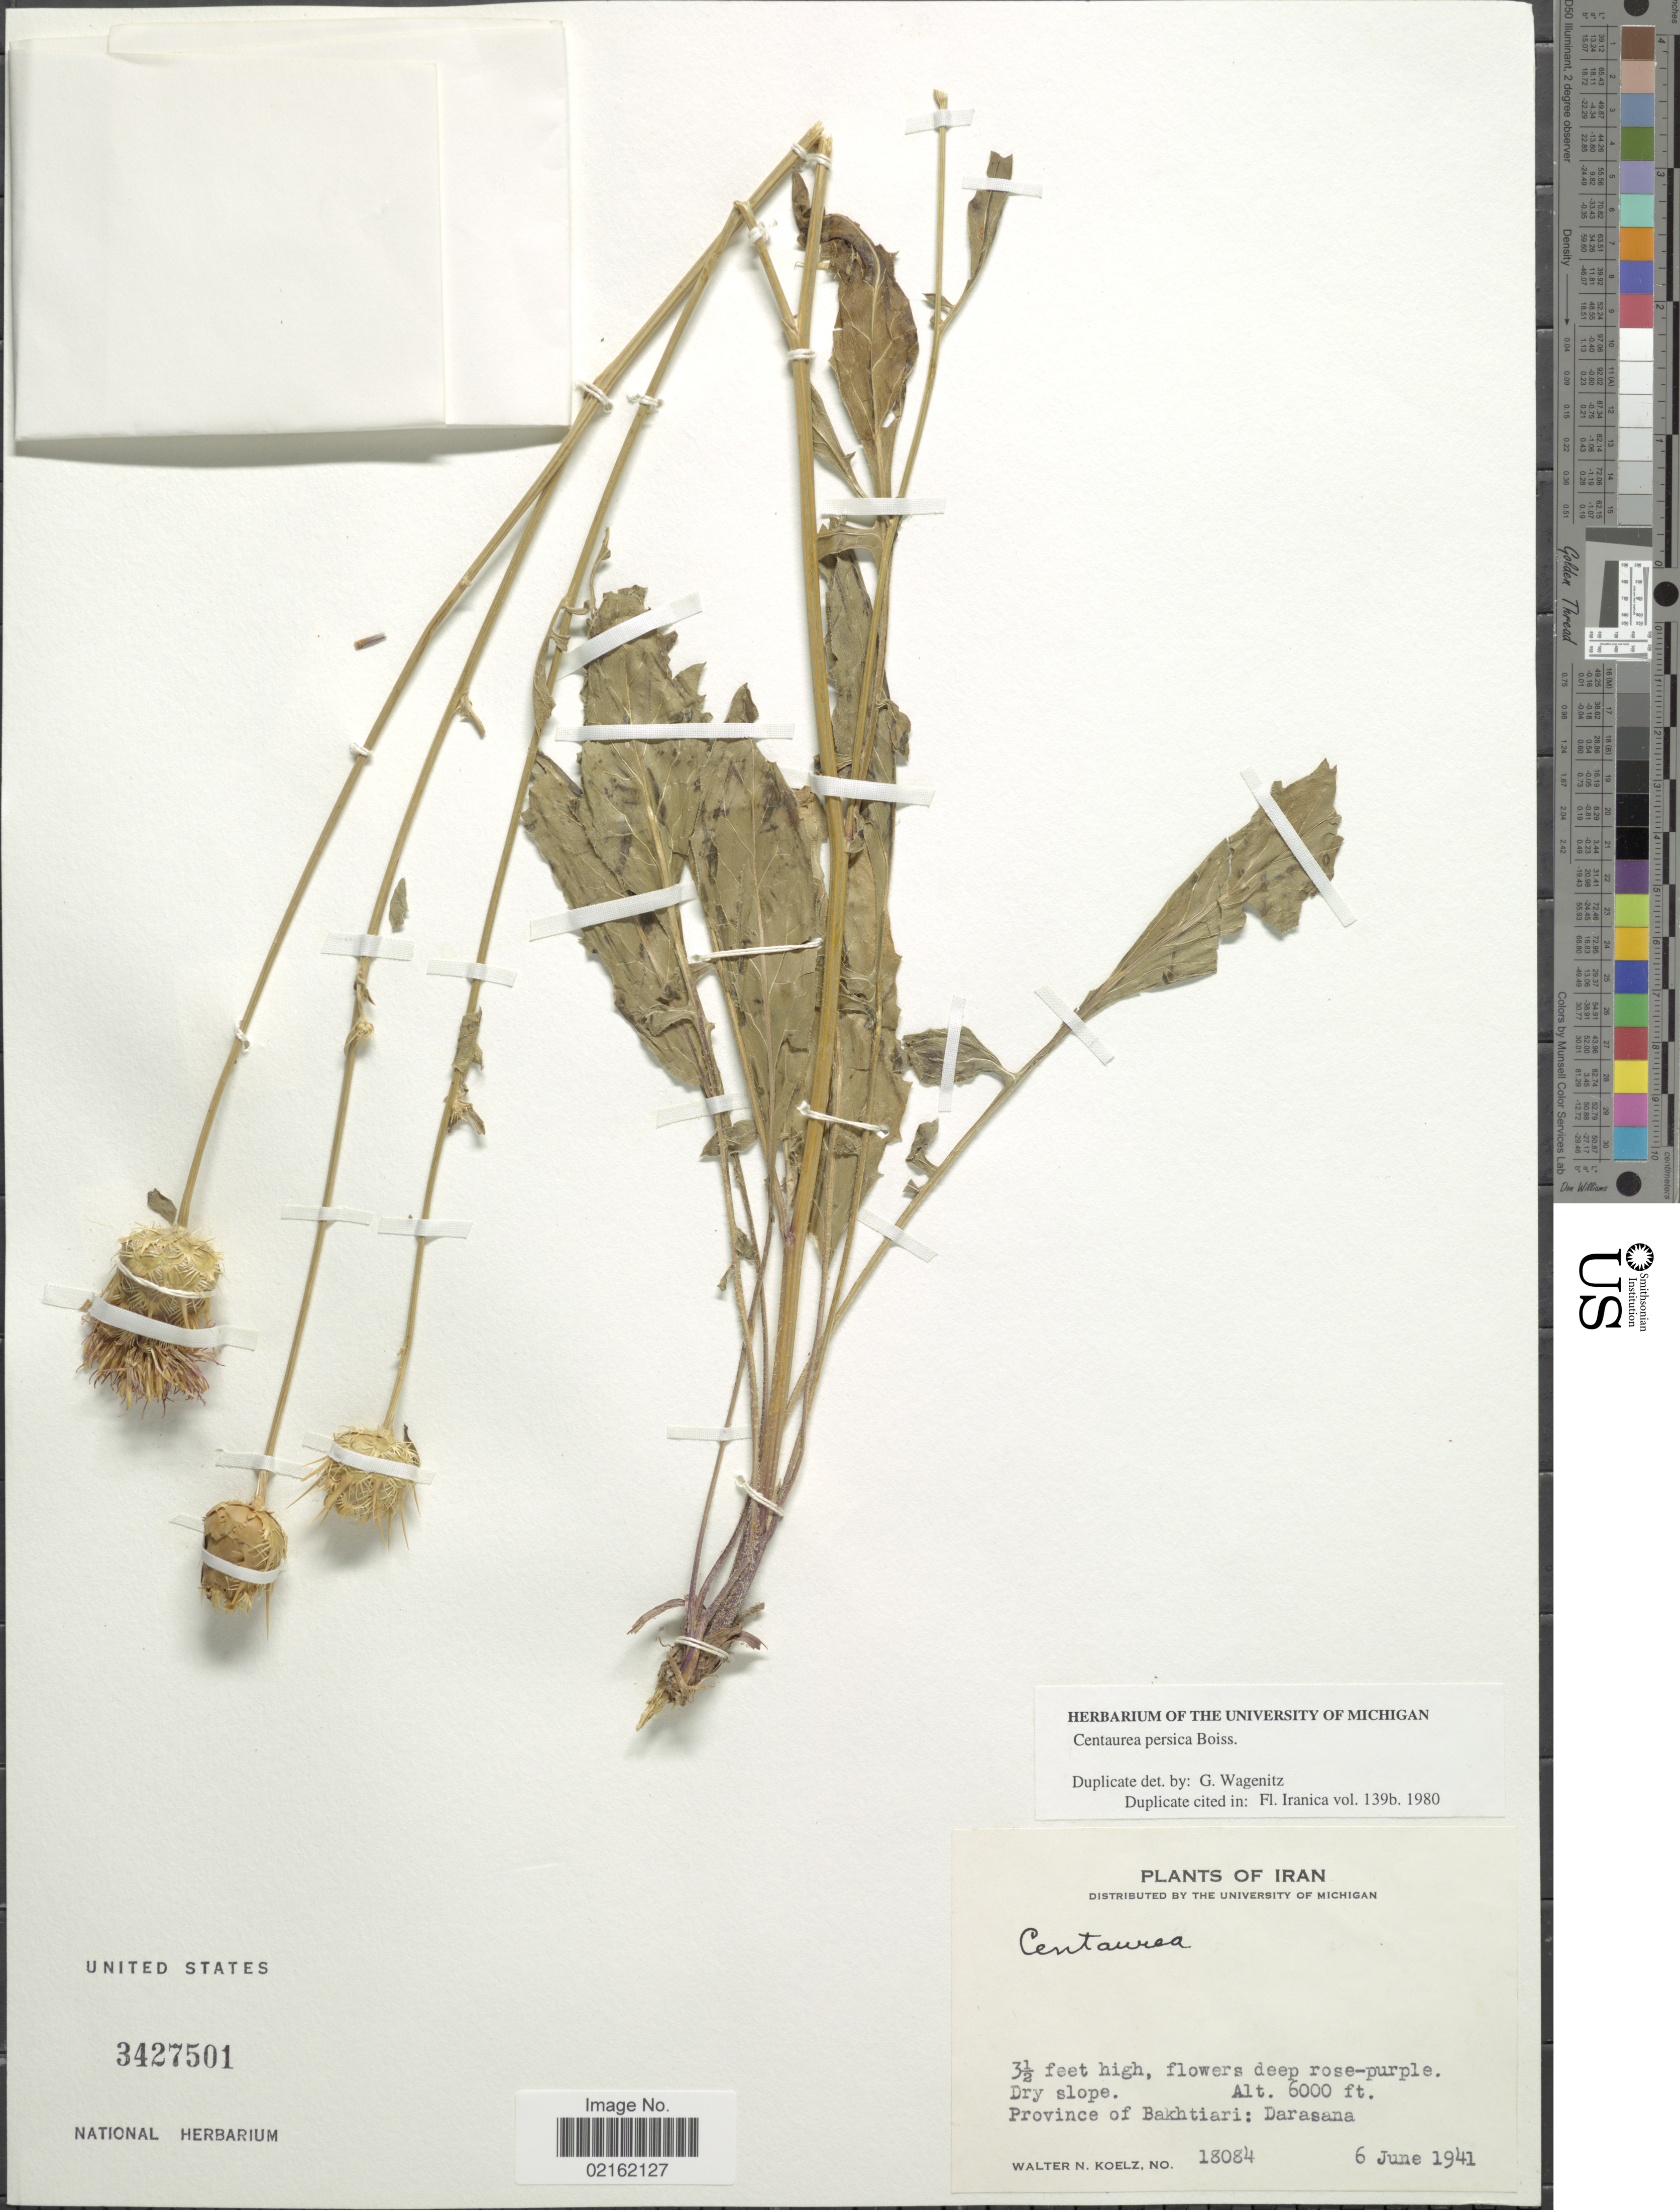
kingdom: Plantae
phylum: Tracheophyta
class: Magnoliopsida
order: Asterales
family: Asteraceae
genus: Centaurea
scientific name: Centaurea persica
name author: Boiss.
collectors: W. N. Koelz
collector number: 18084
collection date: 1941-06-06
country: Iran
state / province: Chahar Mahaal and Bakhtiari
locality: Province of Bakhtiari: Darasana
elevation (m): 1829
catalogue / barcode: US 3427501